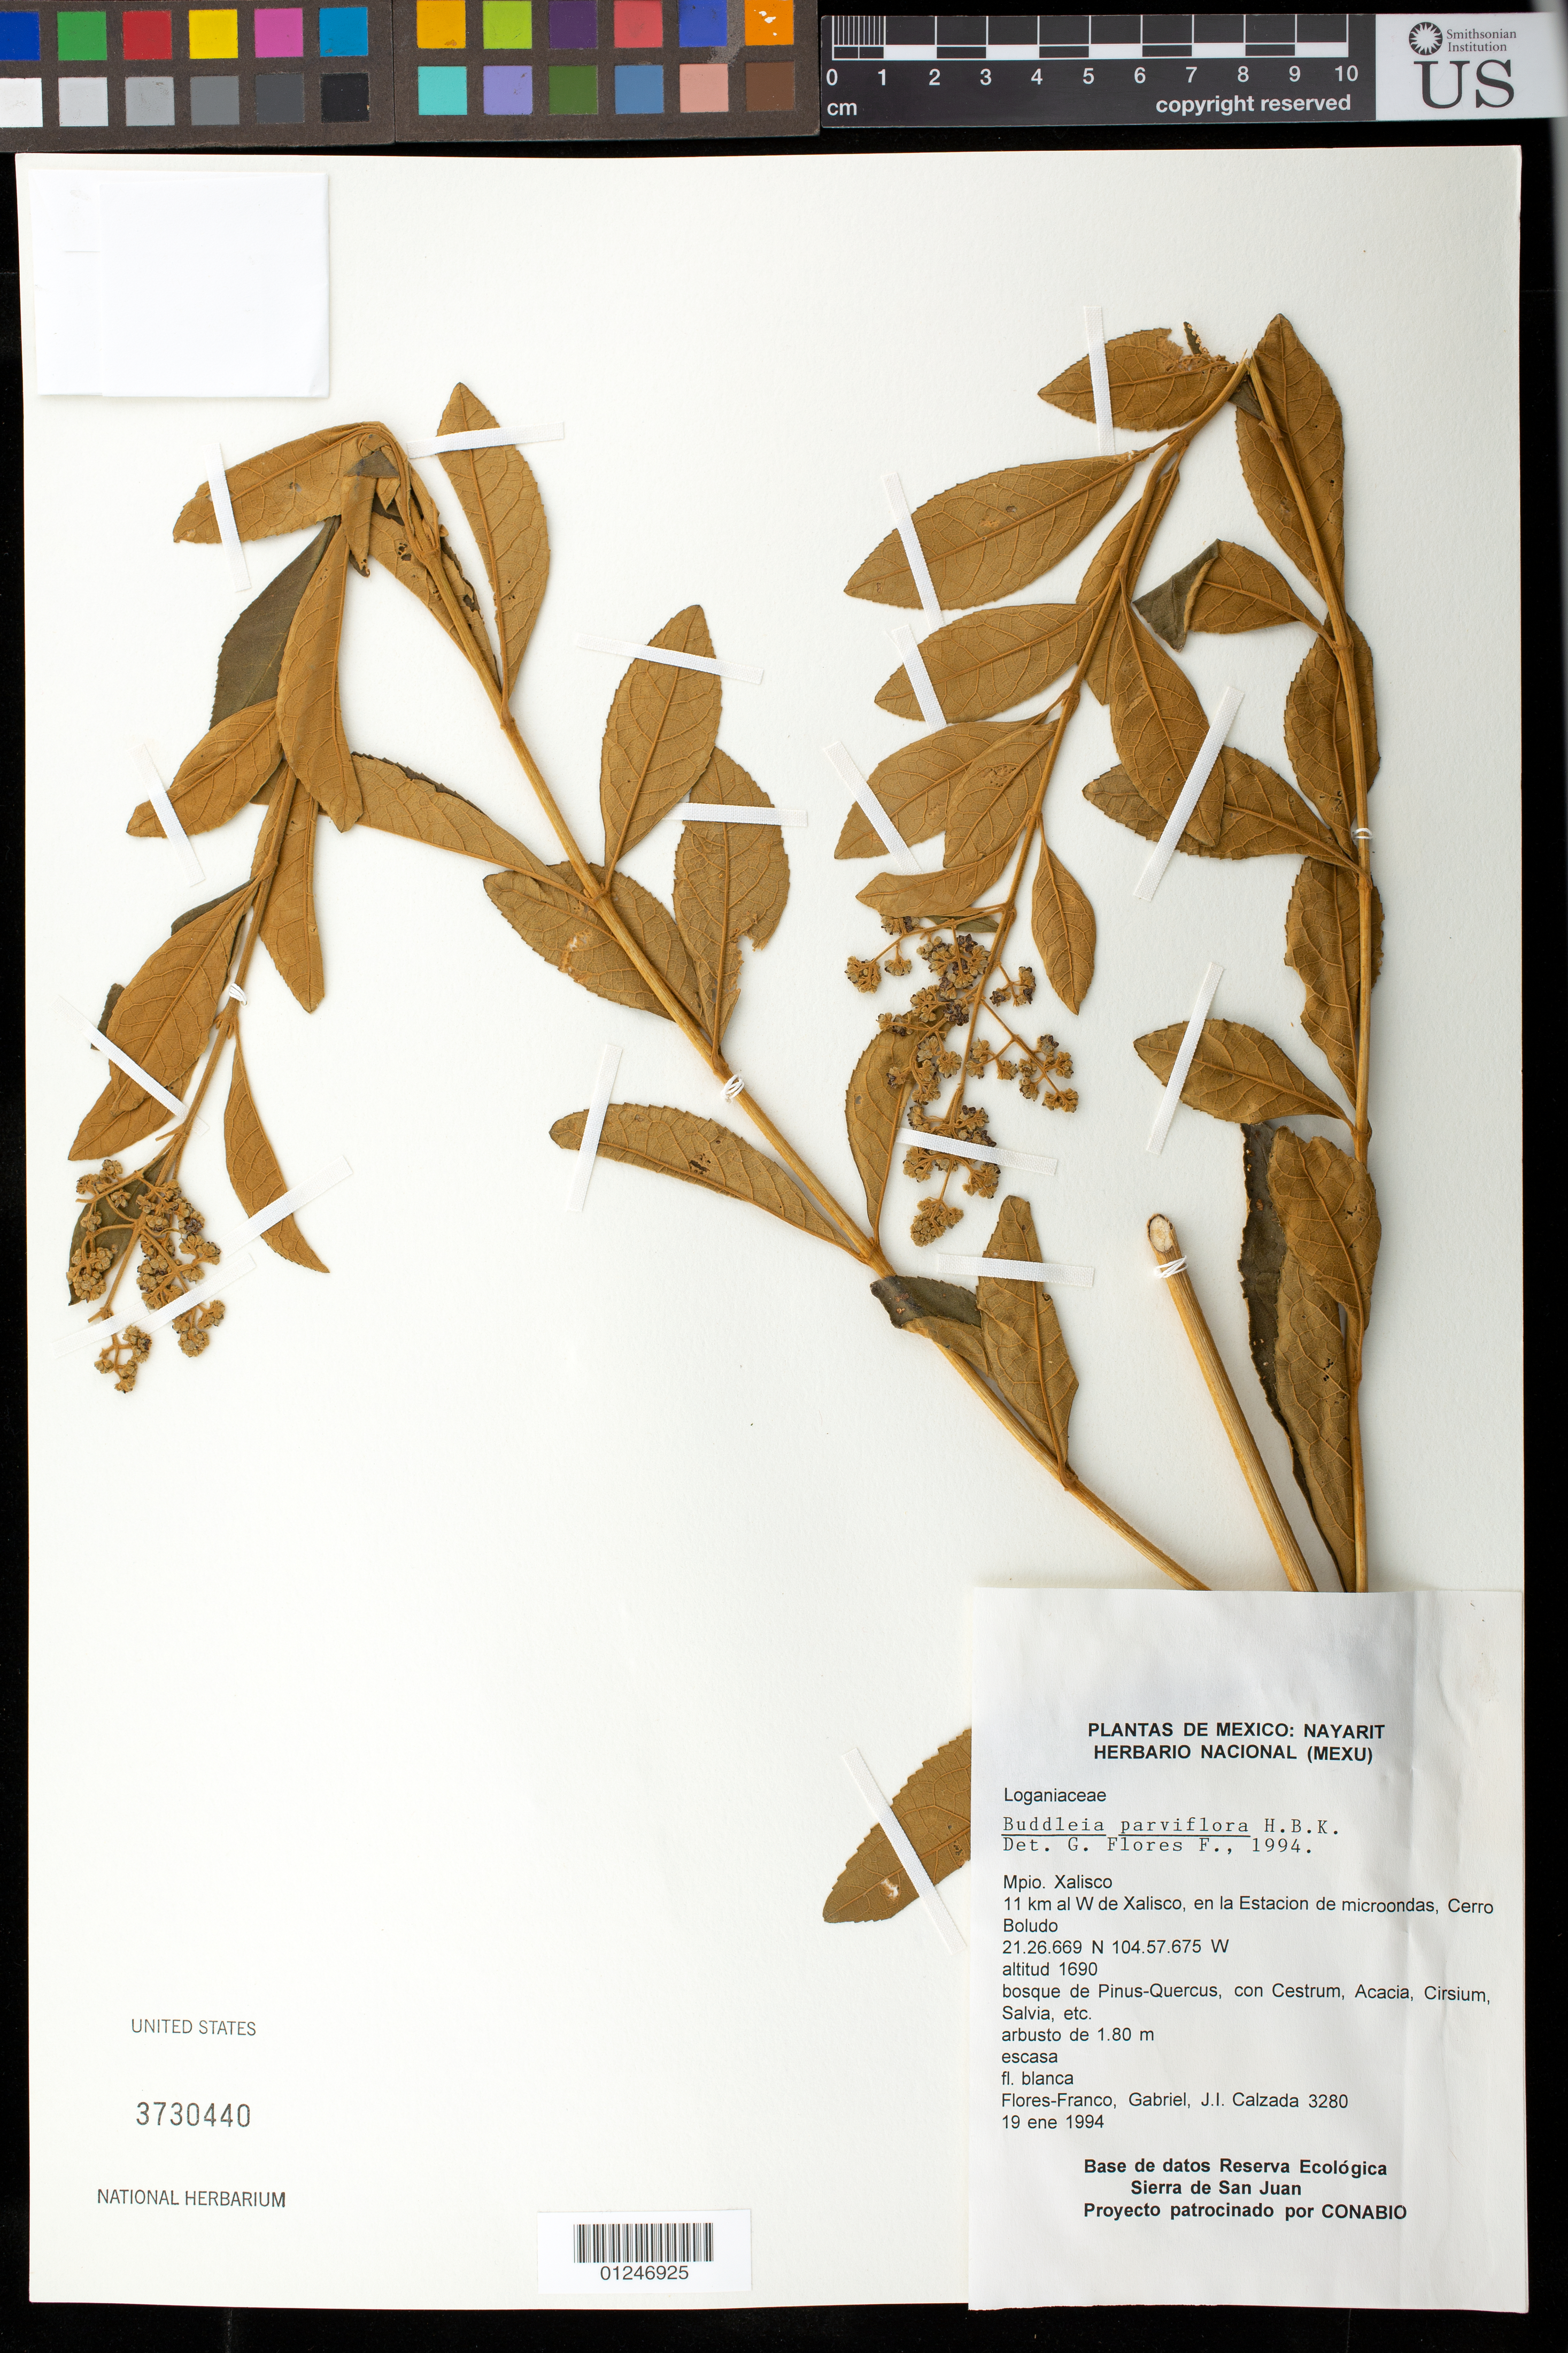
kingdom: Plantae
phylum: Tracheophyta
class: Magnoliopsida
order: Lamiales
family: Scrophulariaceae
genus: Buddleja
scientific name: Buddleja parviflora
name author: Kunth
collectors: G. Flores F. & J. I. Calzada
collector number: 3280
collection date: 1994-01-19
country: Mexico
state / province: Nayarit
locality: Mpio. Xalisco. 11 km al W de Xalisco, en la estacion de microondas, cerro Boludo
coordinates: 21.26.669 N, 104.57.675 W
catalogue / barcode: US 3730440